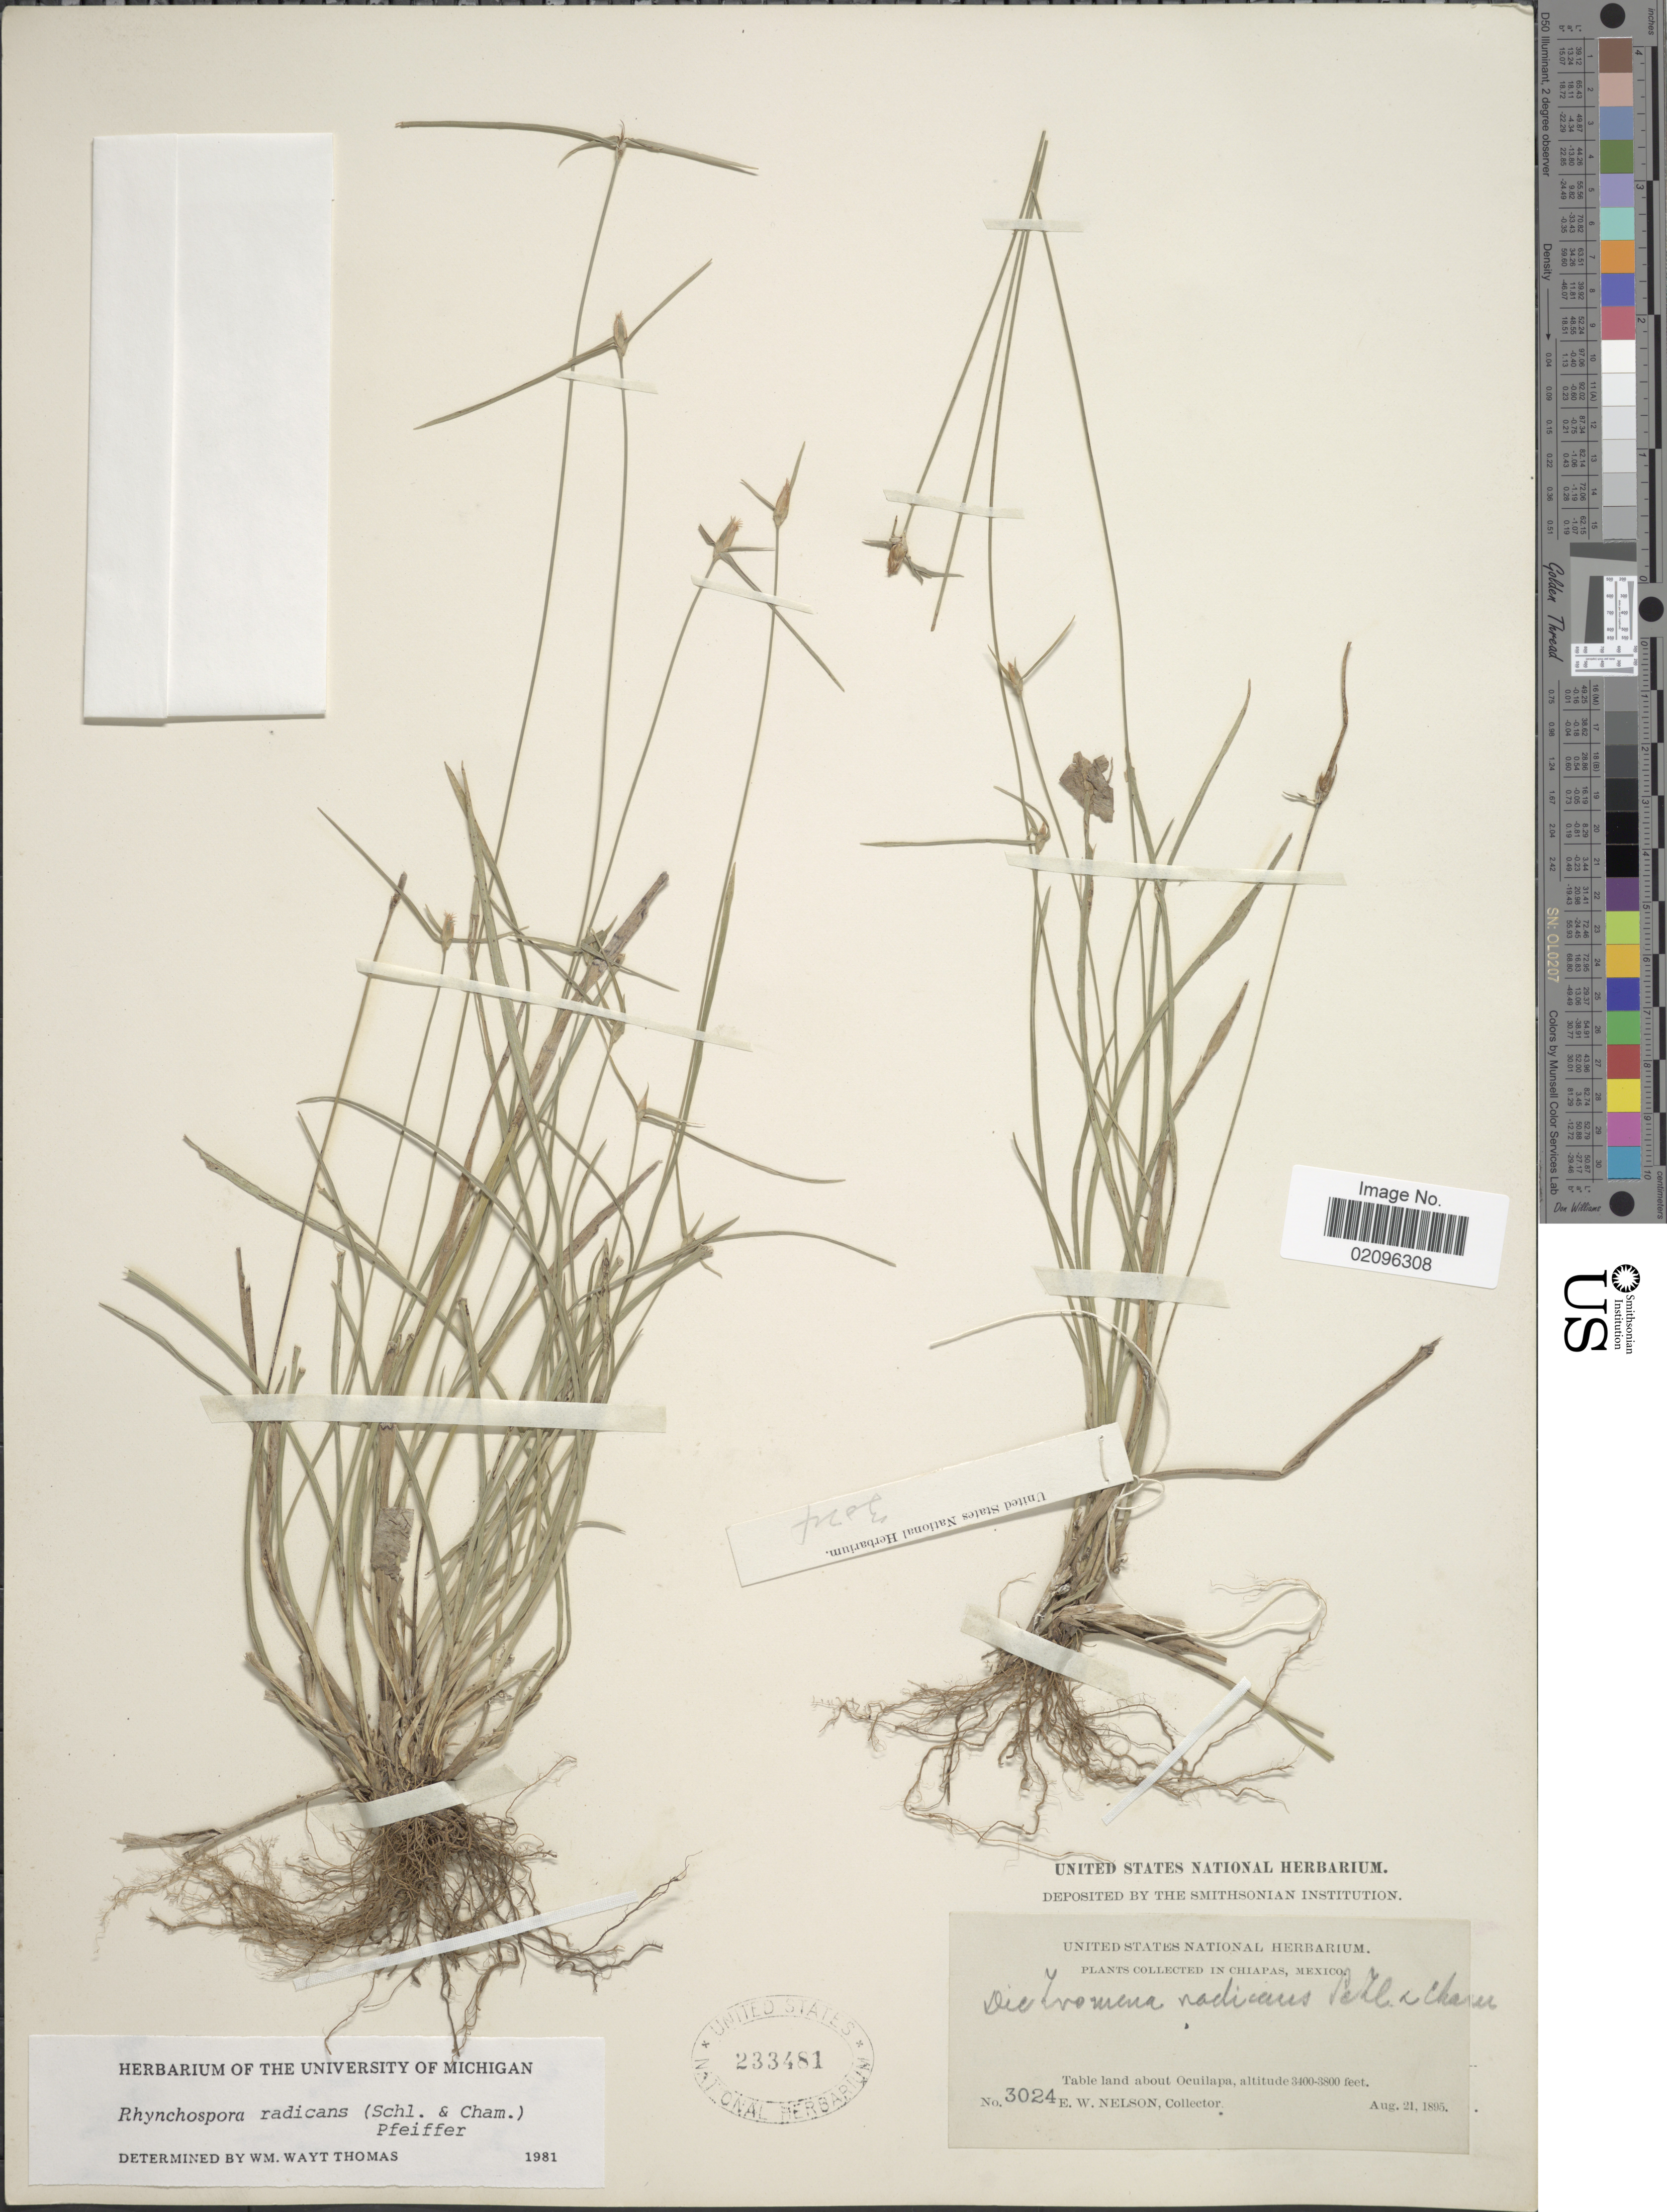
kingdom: Plantae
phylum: Tracheophyta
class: Liliopsida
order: Poales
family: Cyperaceae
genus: Rhynchospora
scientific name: Rhynchospora radicans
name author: (Schltdl. & Cham.) H. Pfeiff.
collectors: E. W. Nelson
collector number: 3024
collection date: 1895-08-21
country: Mexico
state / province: Chiapas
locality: Chiapas, Mexico, Table land about Ocuilapa.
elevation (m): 1036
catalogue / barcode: US 233481